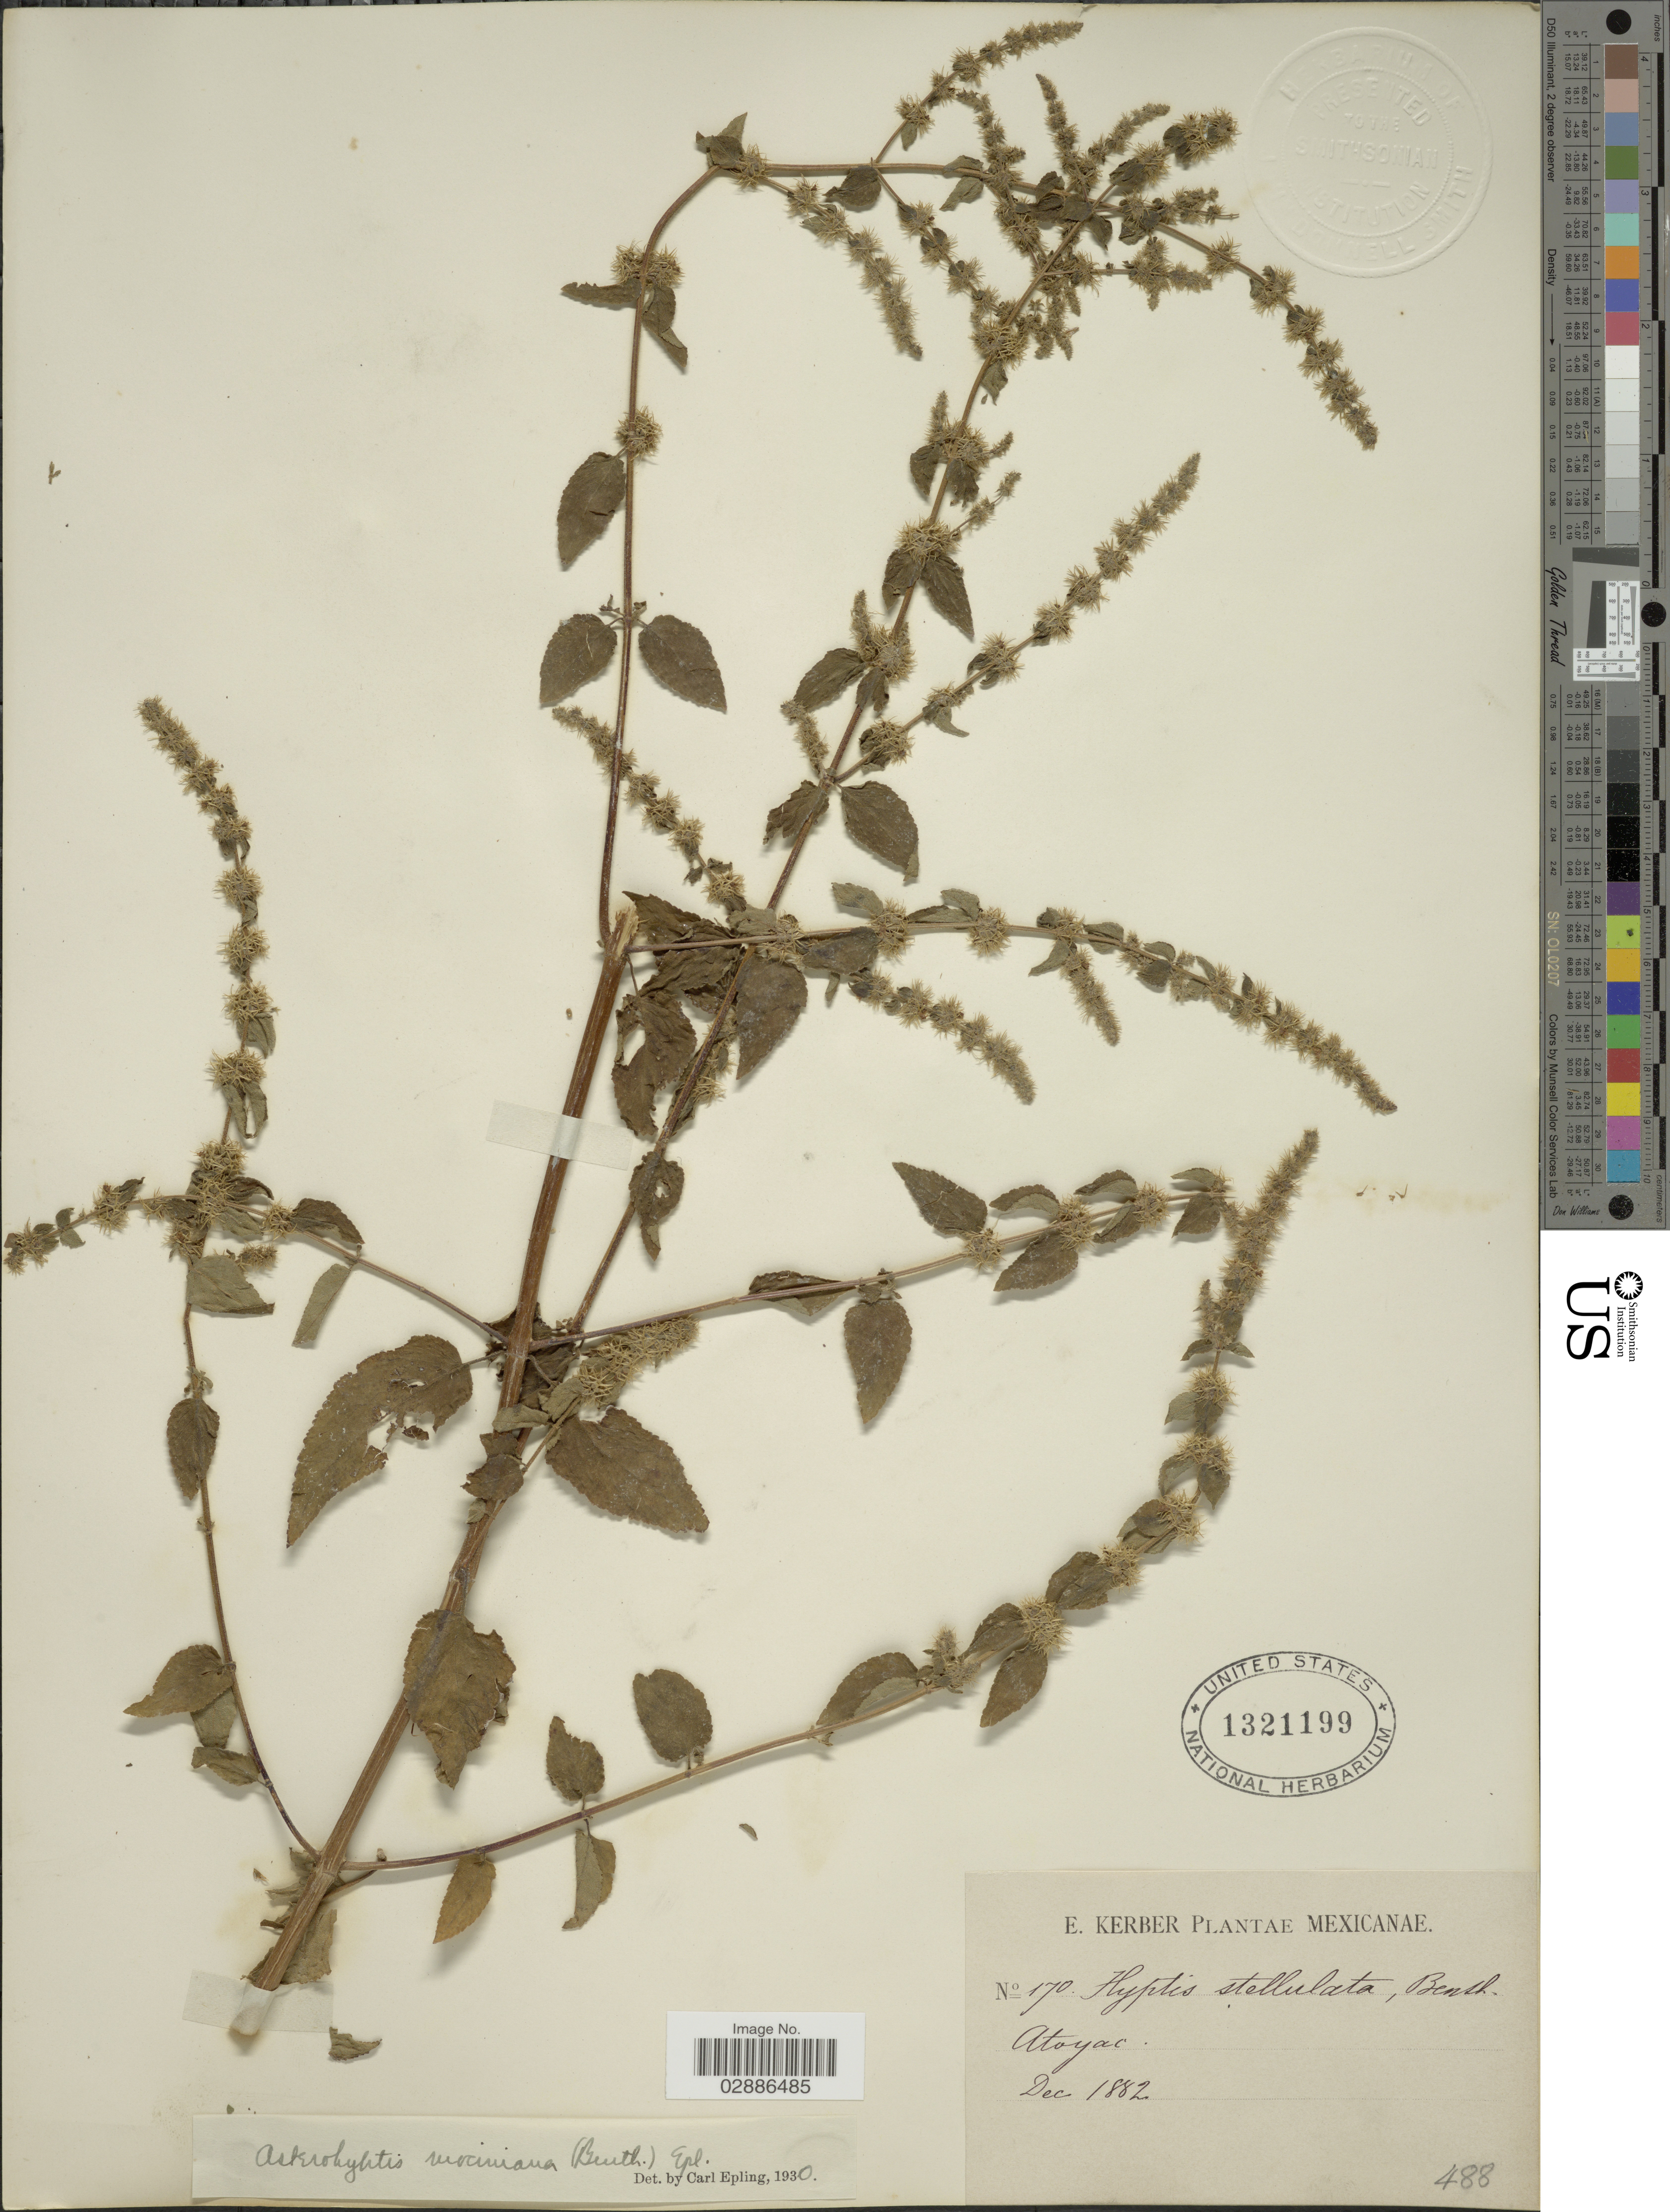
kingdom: Plantae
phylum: Tracheophyta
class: Magnoliopsida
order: Lamiales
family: Lamiaceae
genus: Asterohyptis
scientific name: Asterohyptis mociniana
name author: (Benth.) Epling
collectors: E. Kerber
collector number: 170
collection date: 1882-12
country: Mexico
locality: Atoyac.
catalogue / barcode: US 1321199